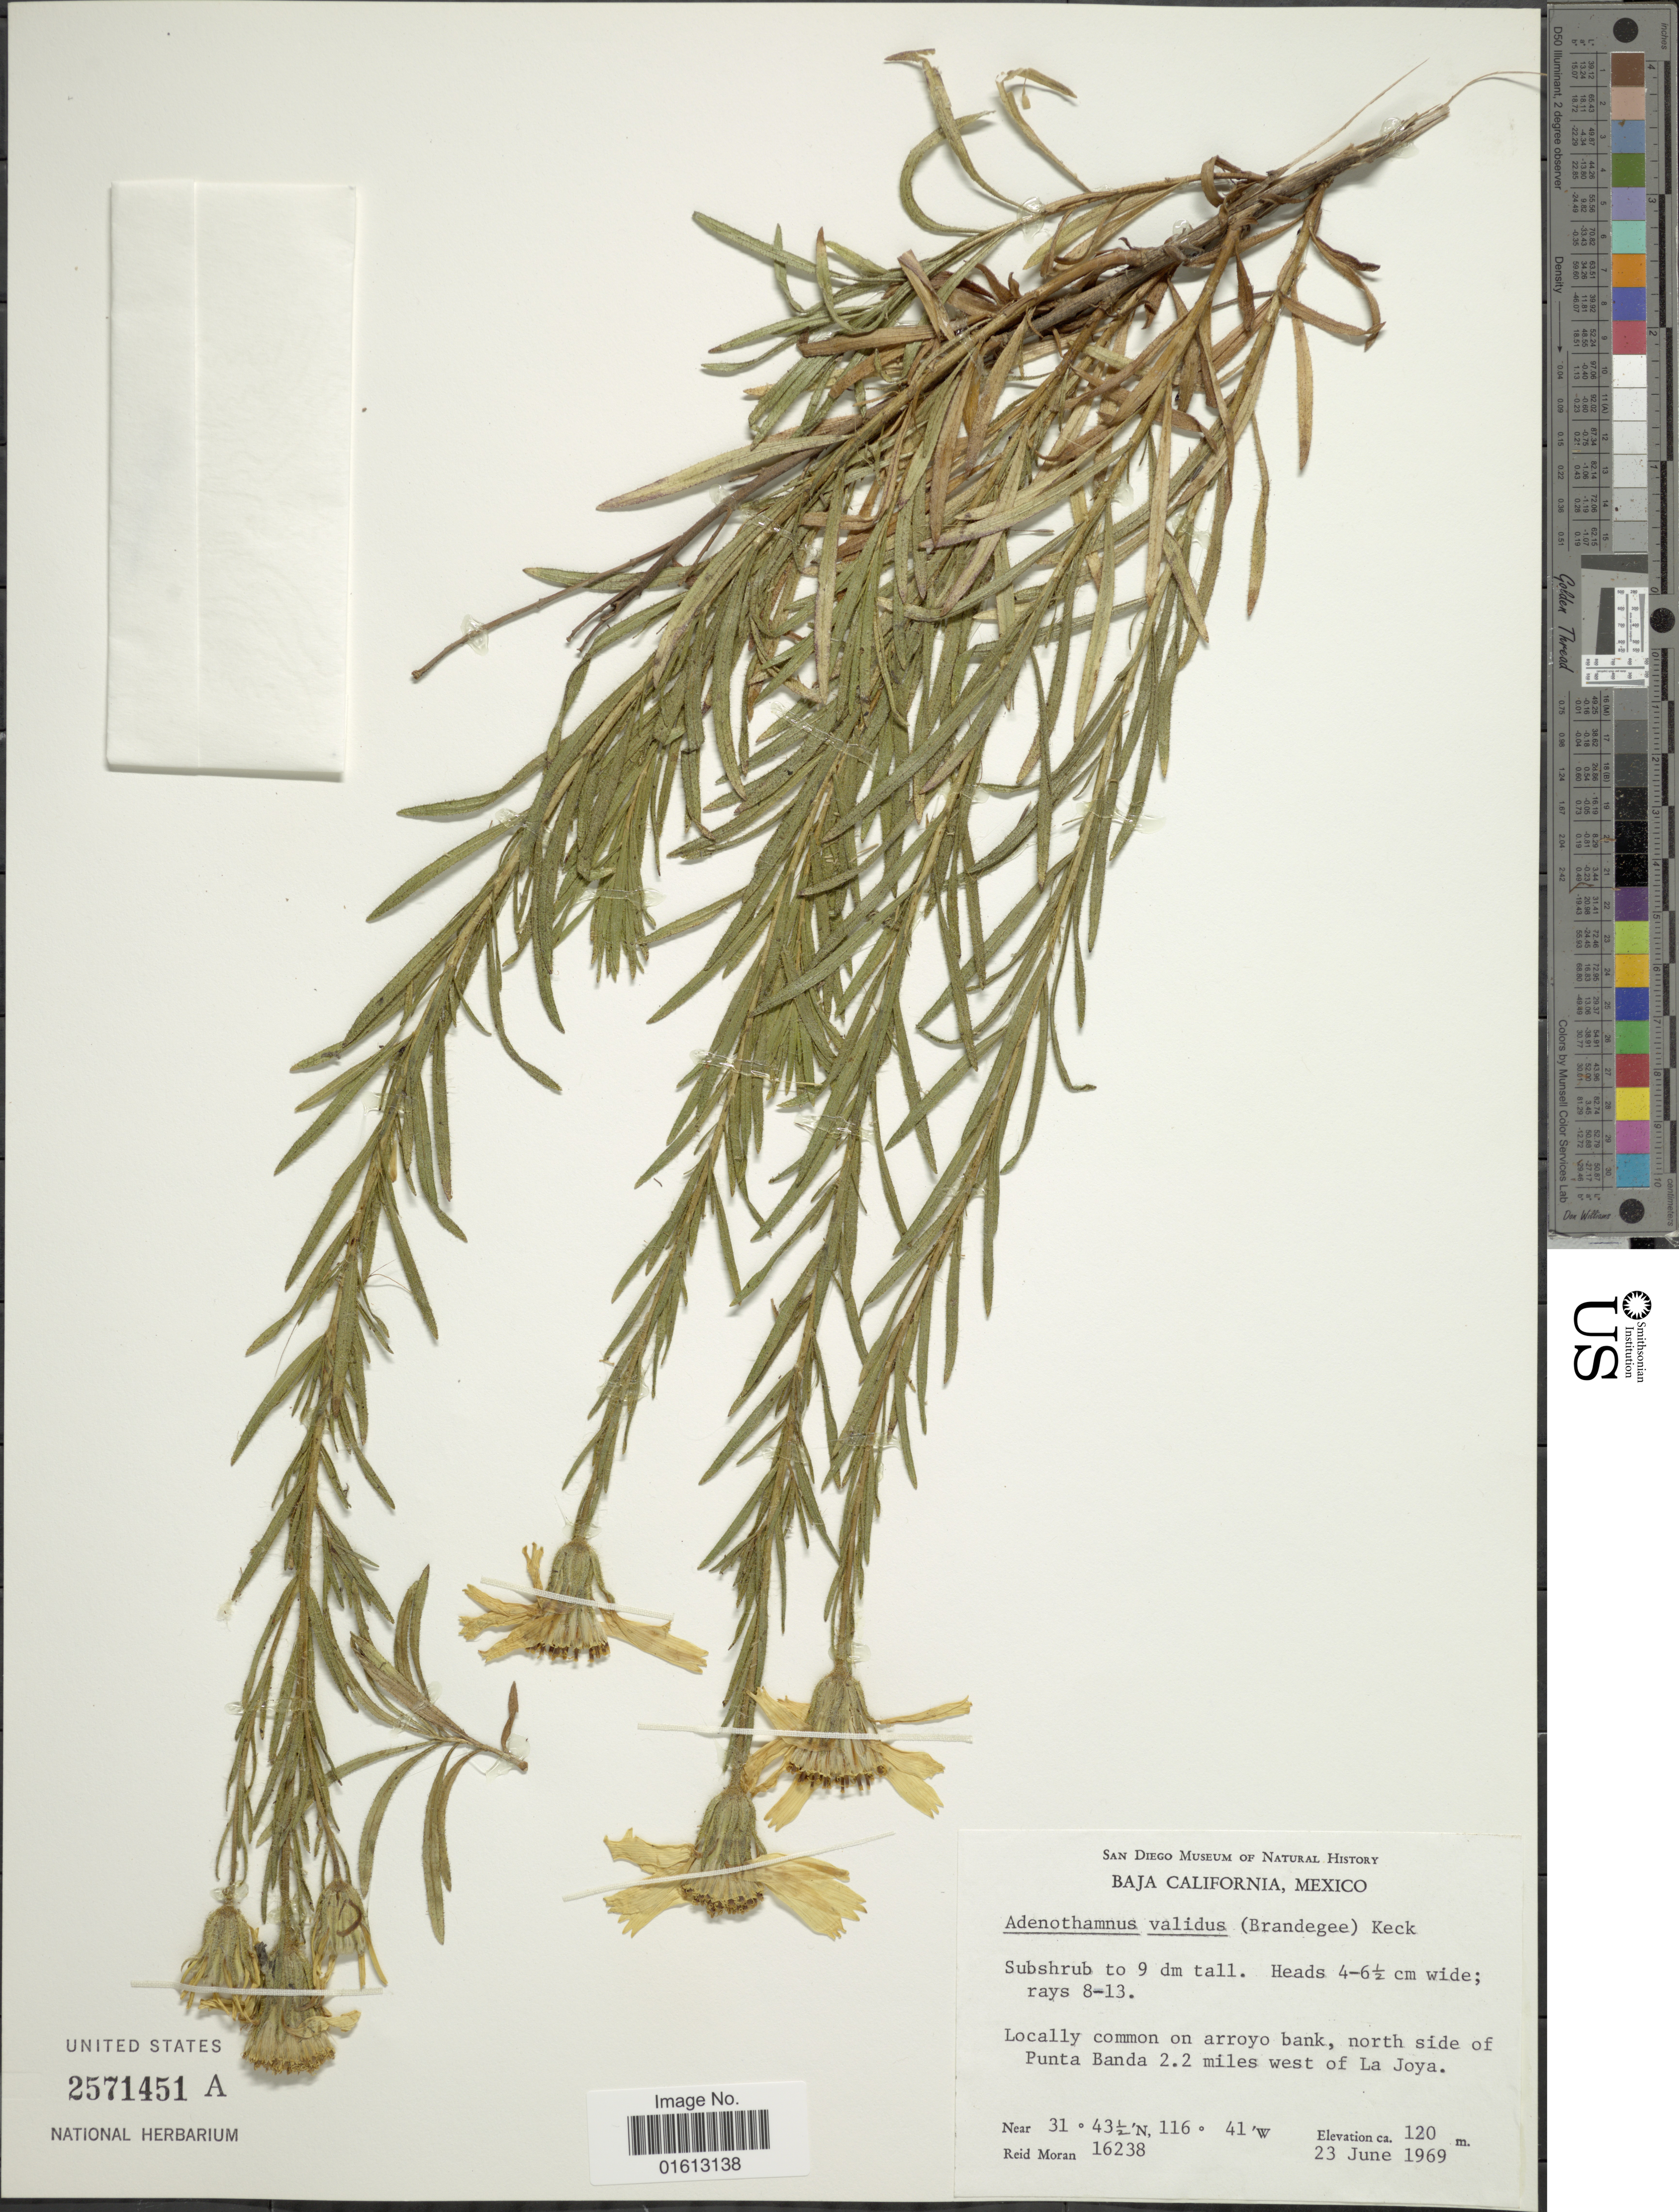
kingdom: Plantae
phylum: Tracheophyta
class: Magnoliopsida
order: Asterales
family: Asteraceae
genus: Adenothamnus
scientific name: Adenothamnus validus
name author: (Brandegee) D.D. Keck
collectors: R. V. Moran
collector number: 16238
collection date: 1969-06-23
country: Mexico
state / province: Baja California Norte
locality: Baja California, Mexico, north side of Punta Banda, 2.2 miles west of La Joya.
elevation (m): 120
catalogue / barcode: US 2571451A